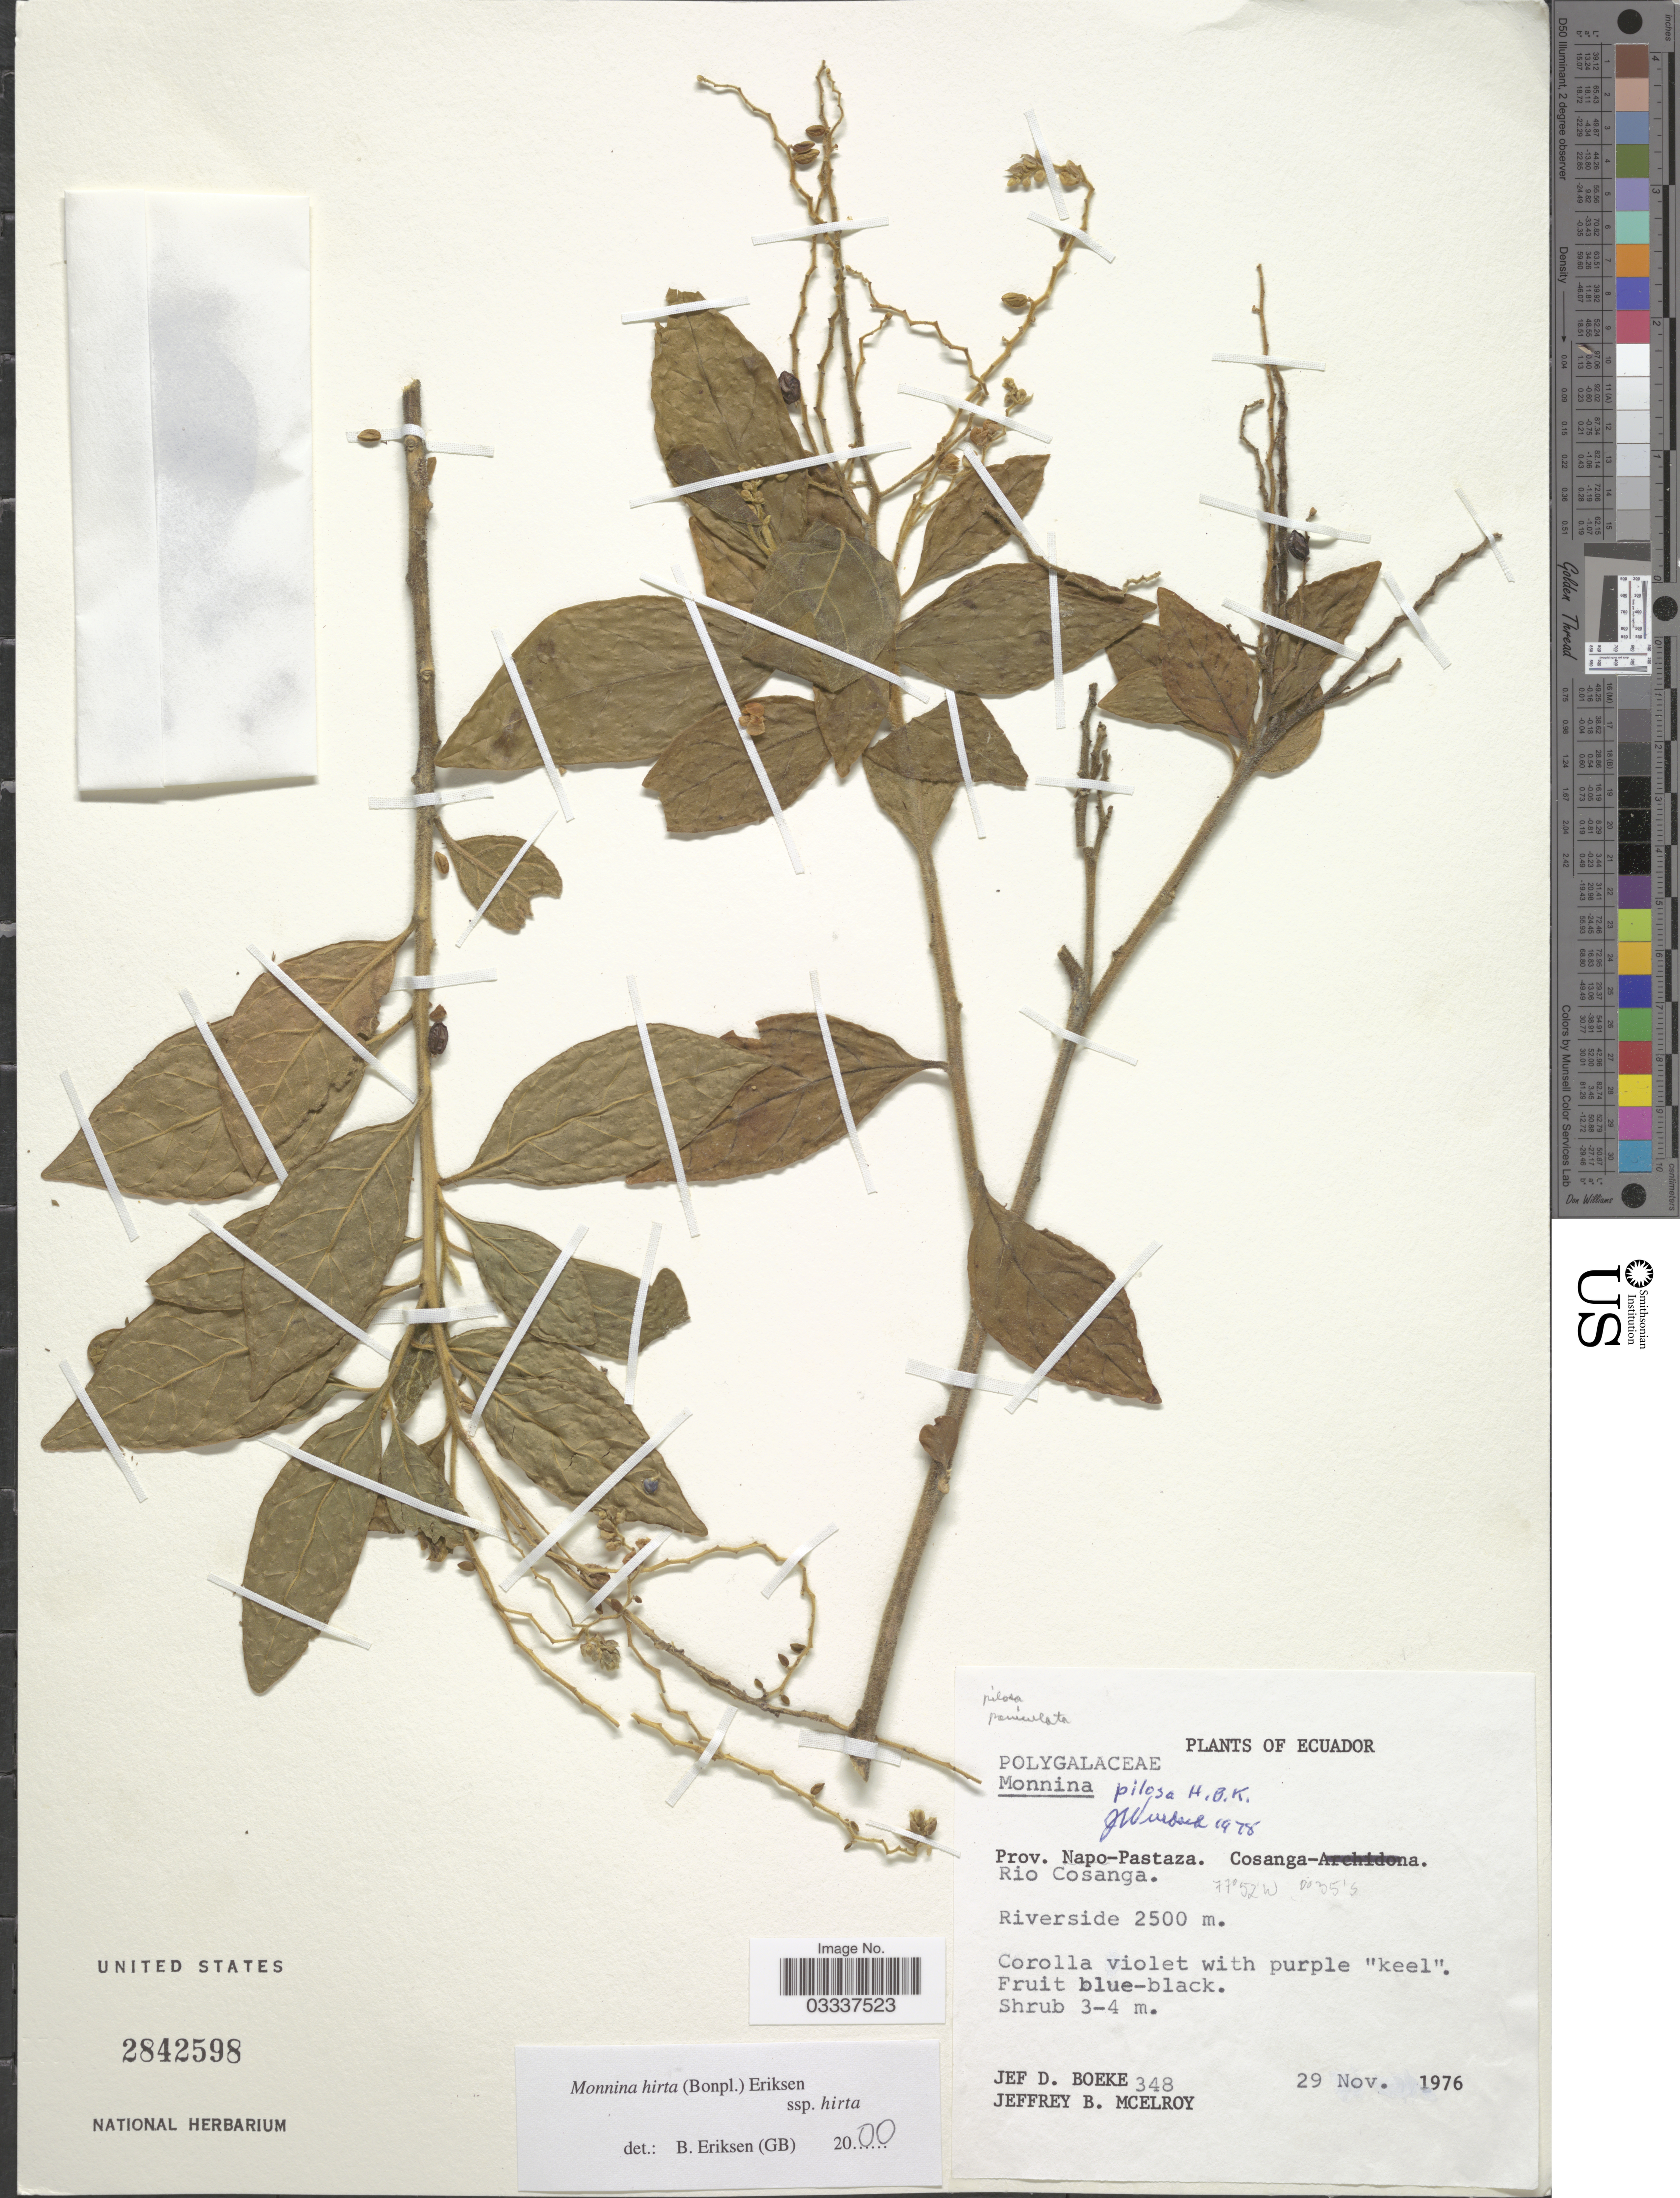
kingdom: Plantae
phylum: Tracheophyta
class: Magnoliopsida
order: Fabales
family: Polygalaceae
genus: Monnina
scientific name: Monnina hirta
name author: (Bonpl.) B. Eriksen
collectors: J. Boeke & J. B. McElroy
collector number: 348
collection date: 1976-11-29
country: Ecuador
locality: Prov. Napo-Pastaza. Cosanga, Rio Cosanga, Riverside.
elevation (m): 2500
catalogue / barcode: US 2842598